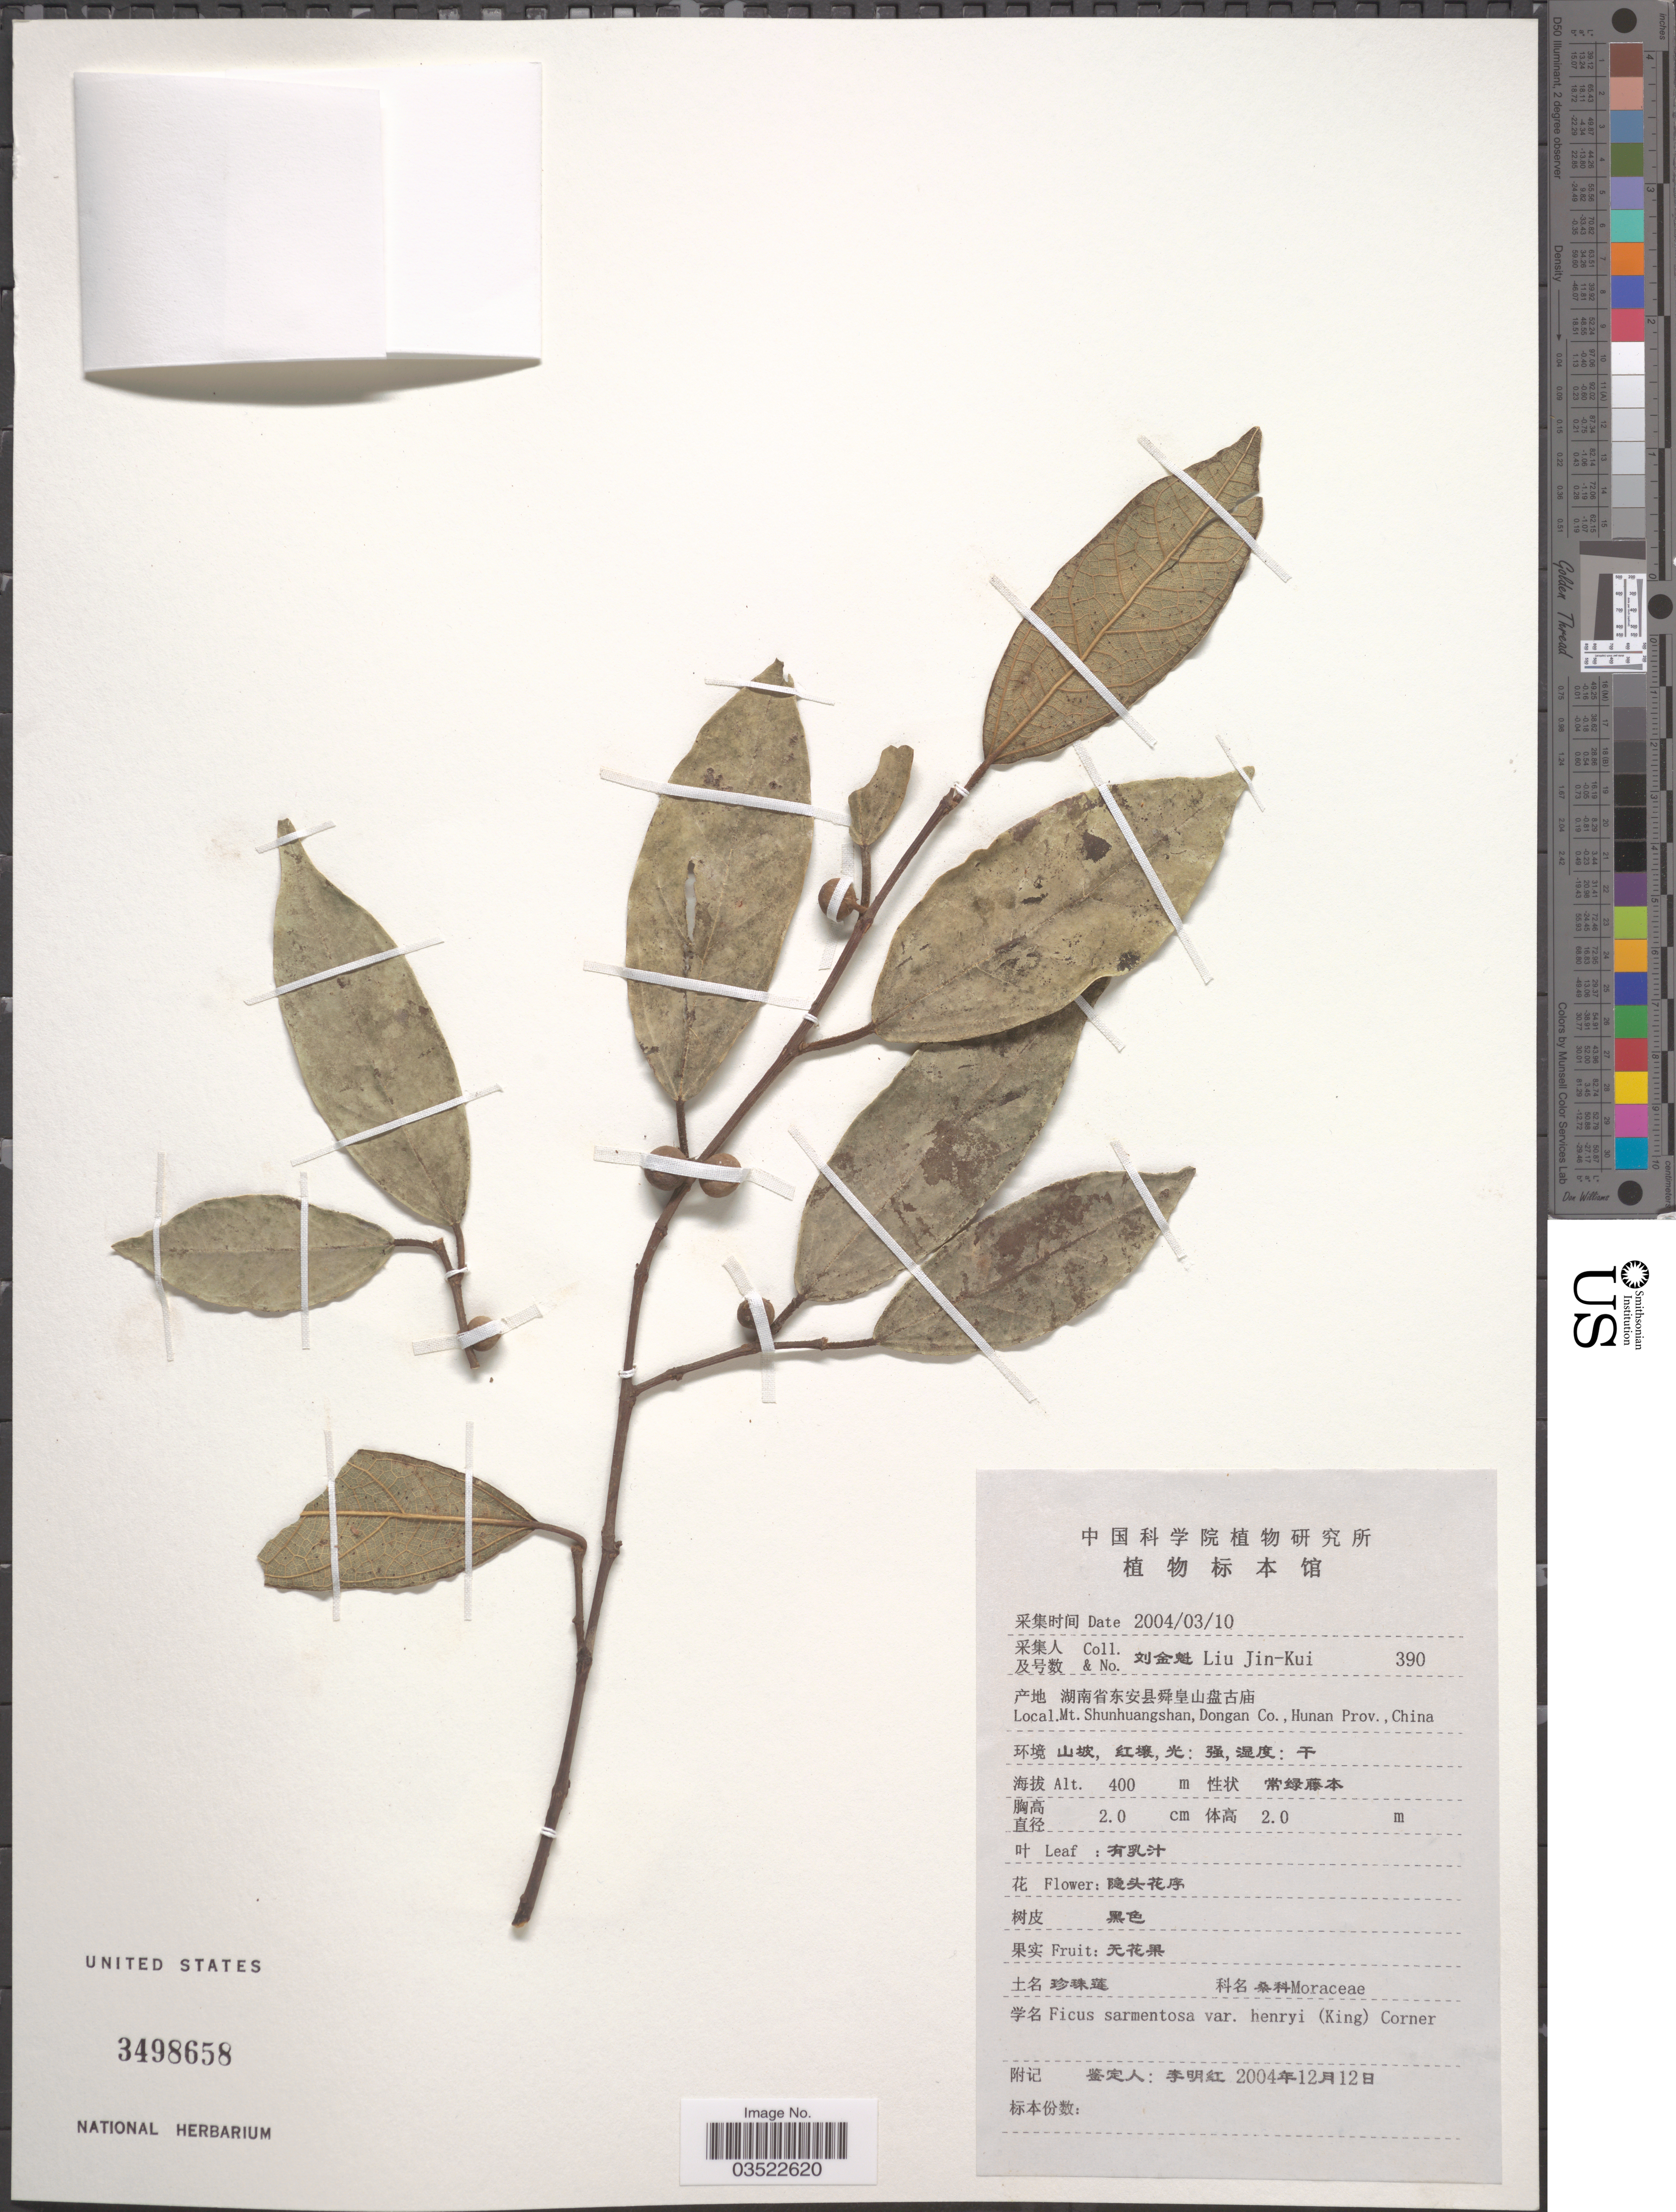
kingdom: Plantae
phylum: Tracheophyta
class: Magnoliopsida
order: Rosales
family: Moraceae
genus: Ficus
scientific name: Ficus sarmentosa var. henryi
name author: (King ex Oliv.) Corner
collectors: Liu Jin-Kui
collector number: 390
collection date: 2004-03-10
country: China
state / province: Hunan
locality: Mt. Shunhuangshan, Dongan Co.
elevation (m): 400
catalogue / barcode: US 3498658